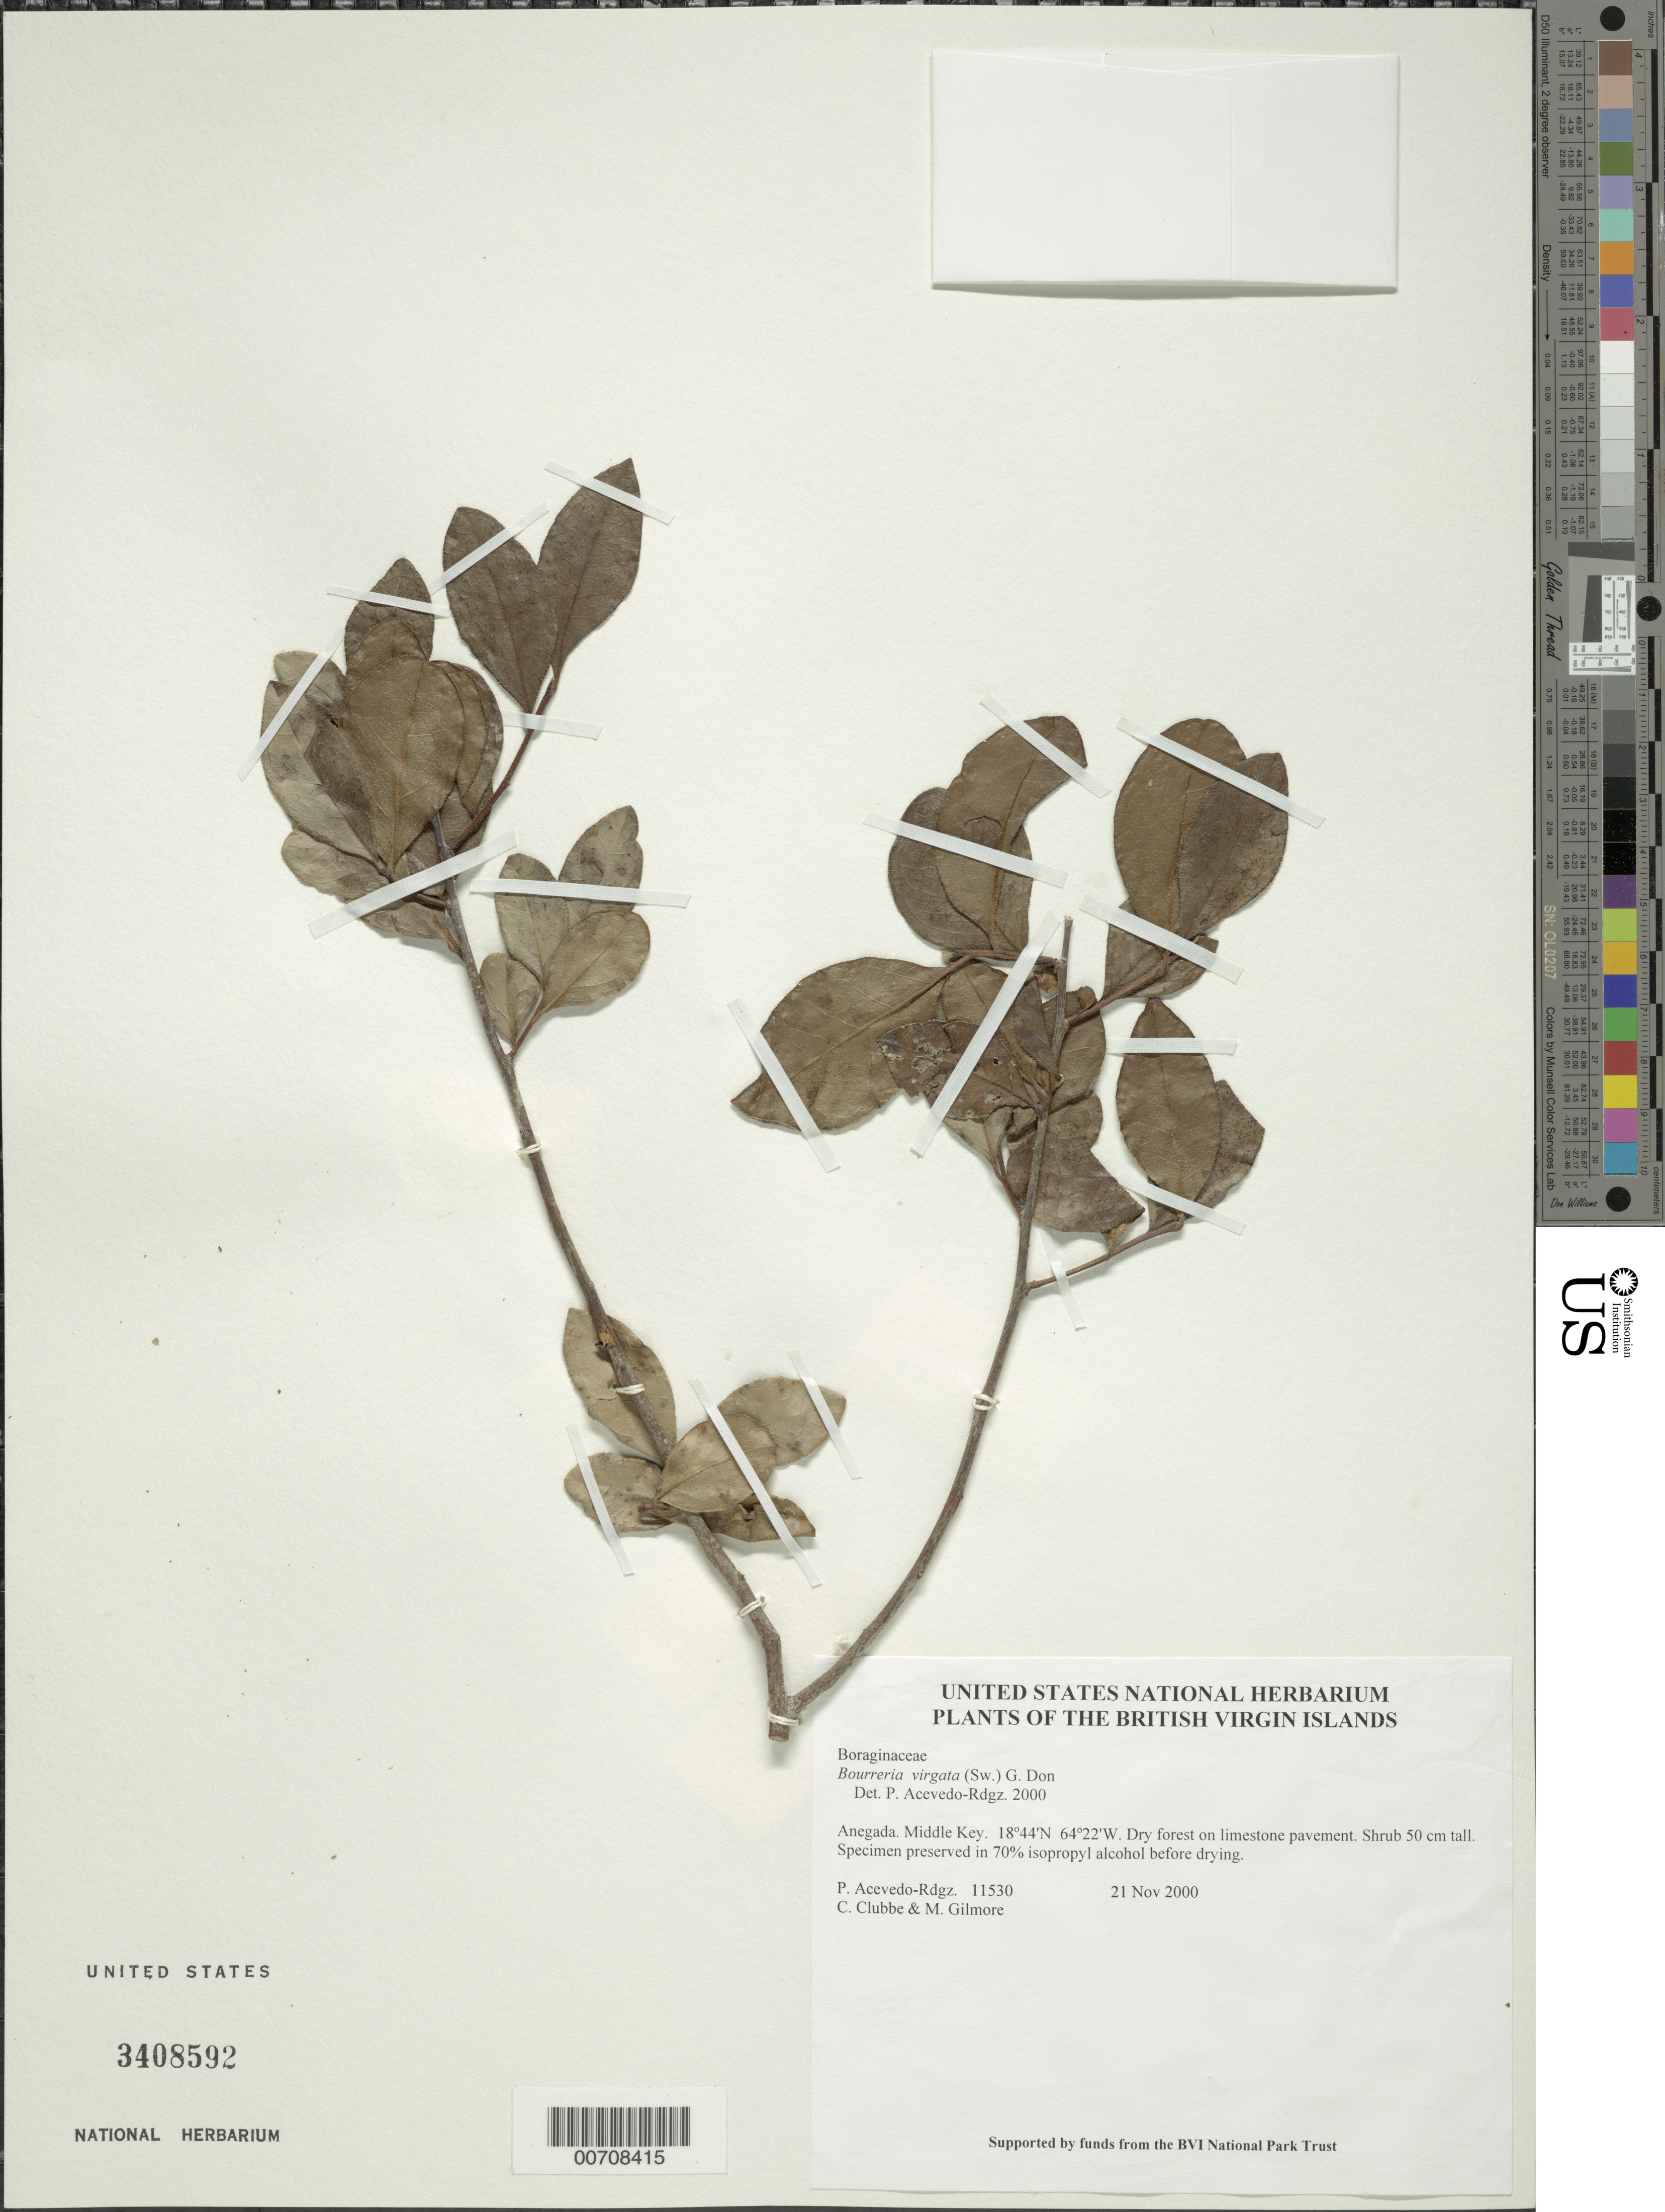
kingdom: Plantae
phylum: Tracheophyta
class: Magnoliopsida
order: Boraginales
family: Ehretiaceae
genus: Bourreria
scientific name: Bourreria virgata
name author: (Sw.) G. Don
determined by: Acevedo-Rodríguez, P., (BOT), Smithsonian Institution - National Museum of Natural History (UNITED STATES)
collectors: P. Acevedo-Rodr., C. Clubbe & M. Gilmore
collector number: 11530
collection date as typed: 21 Nov 2000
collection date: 2000-11-21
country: British Virgin Islands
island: Anegada I.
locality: Middle Key.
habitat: Dry forest on limestone pavement.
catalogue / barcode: US 3408592-2